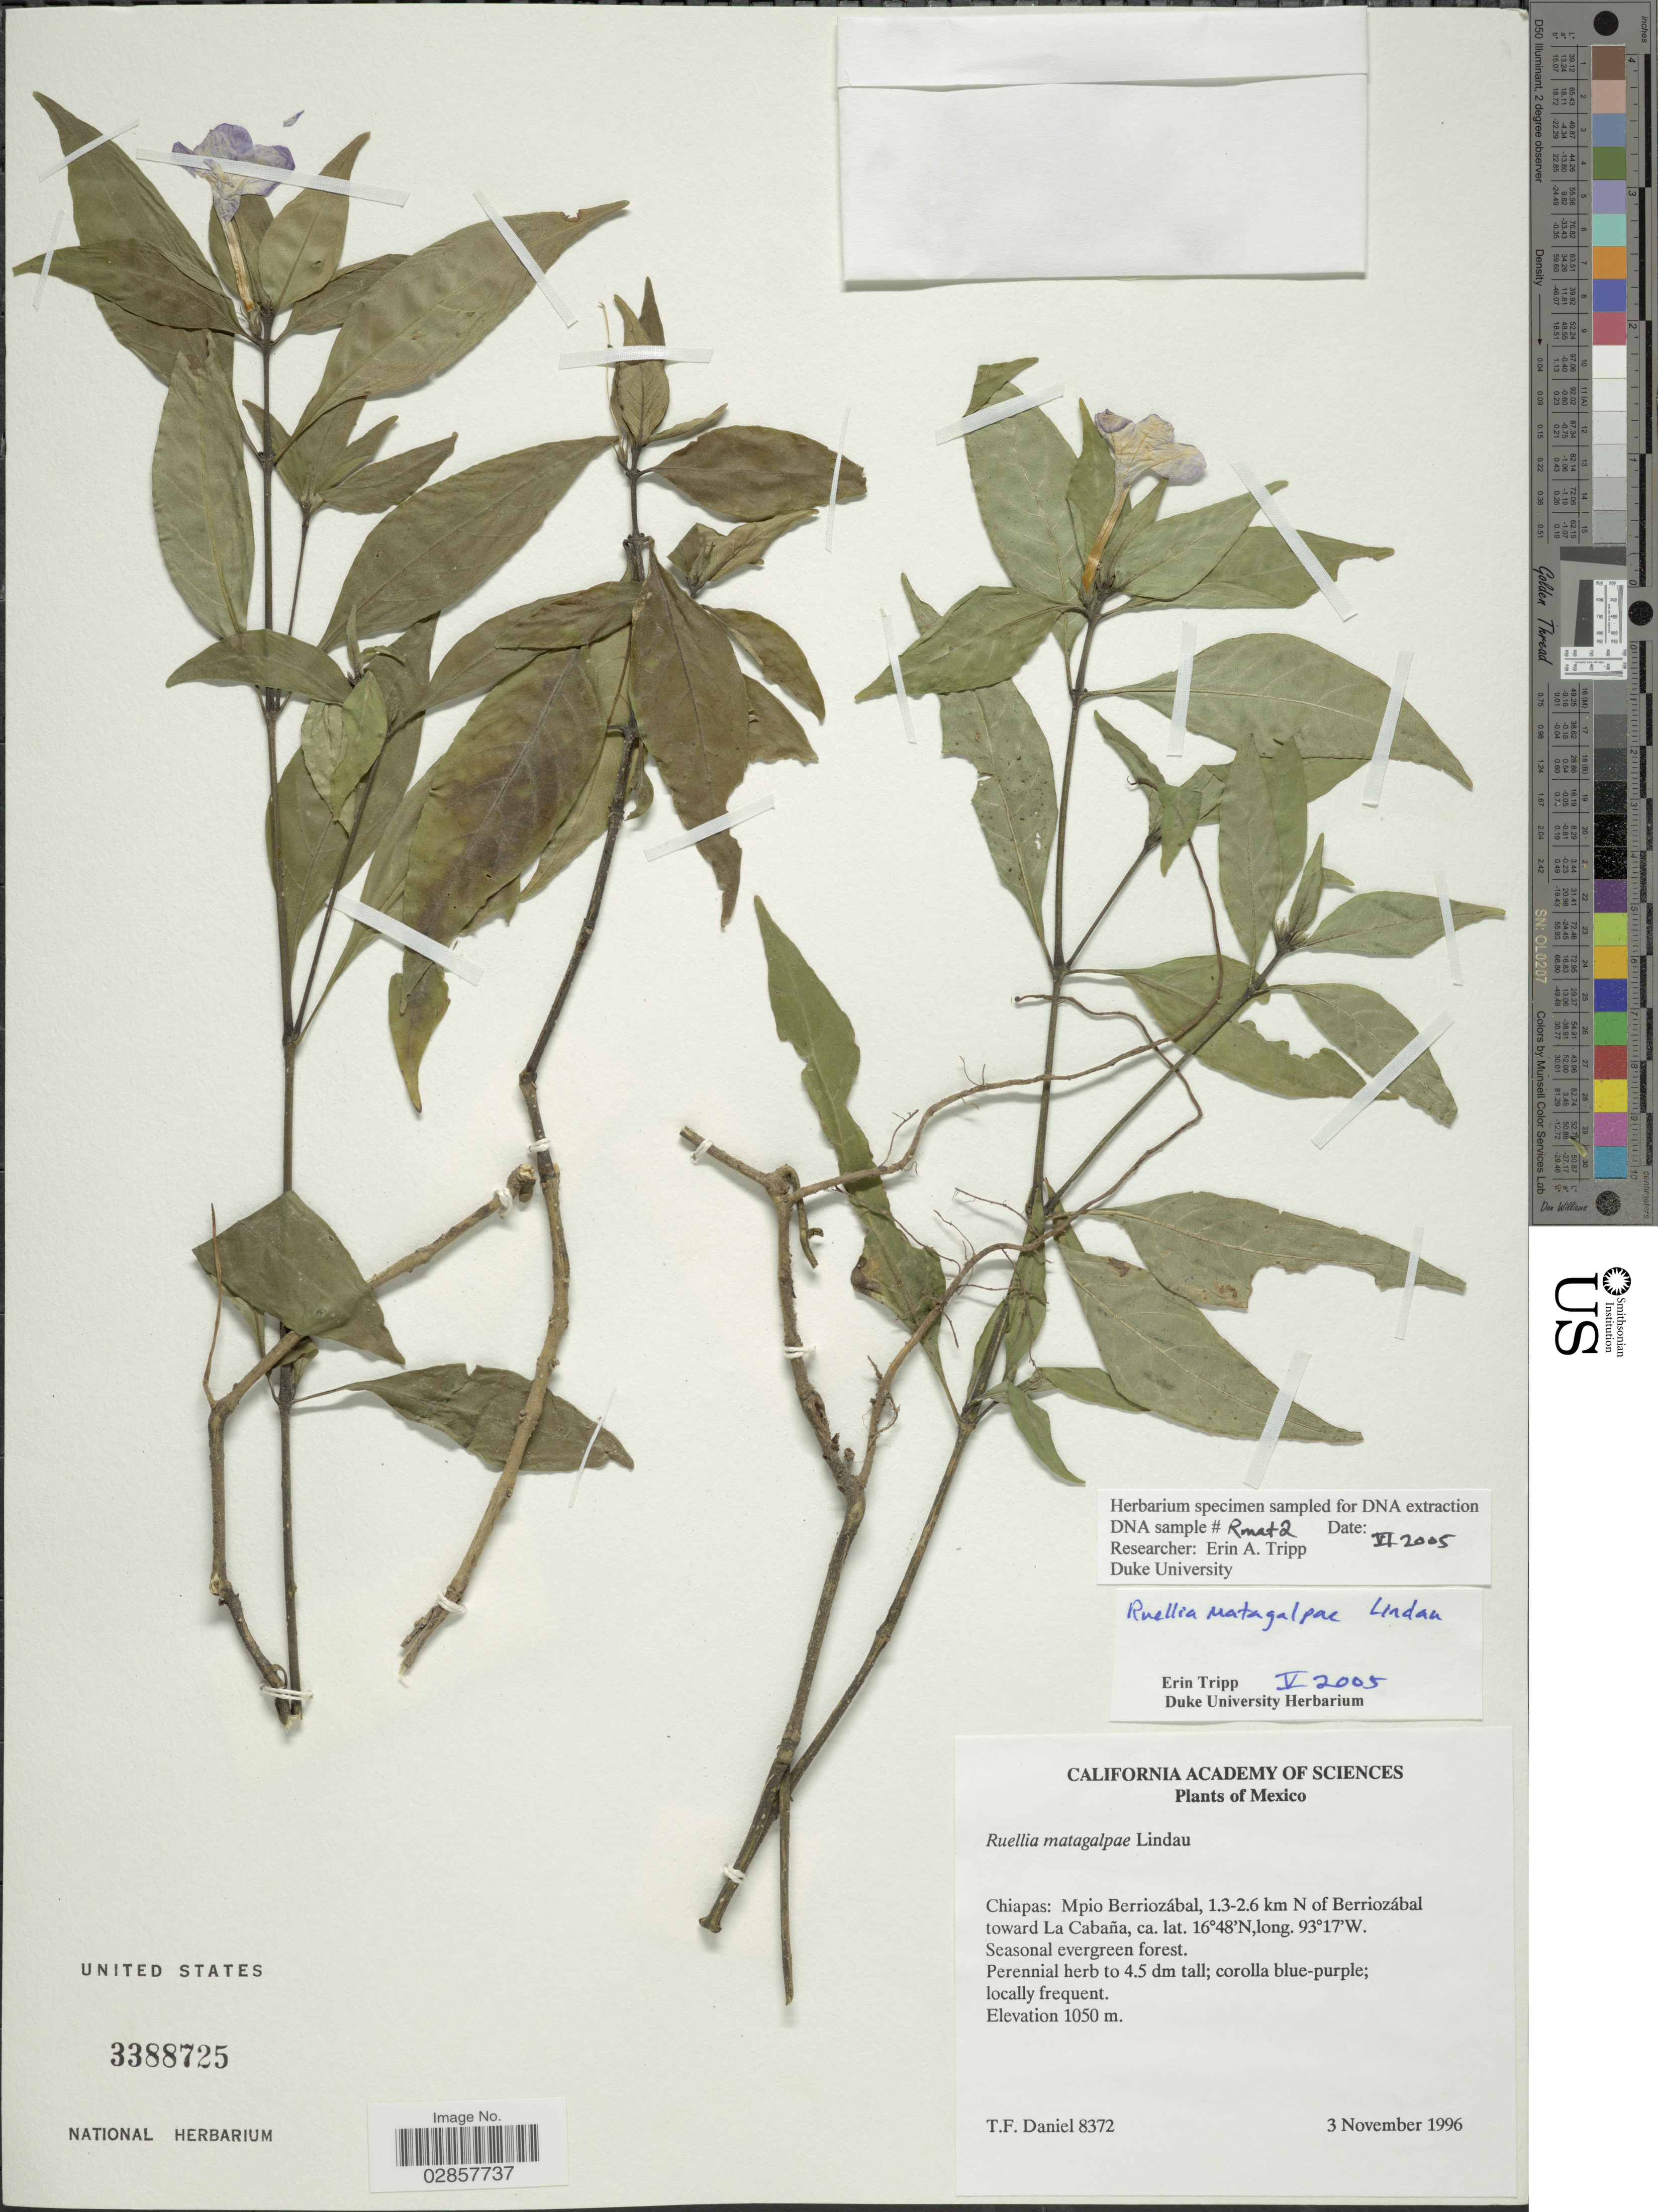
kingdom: Plantae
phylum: Tracheophyta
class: Magnoliopsida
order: Lamiales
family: Acanthaceae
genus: Ruellia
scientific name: Ruellia matagalpae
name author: Lindau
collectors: T. F. Daniel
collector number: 8372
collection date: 1996-11-03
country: Mexico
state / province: Chiapas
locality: Mpio Berriozábal, 1.3-2.6 km N of Berriozábal toward La Cabaña.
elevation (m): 1050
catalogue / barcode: US 3388725